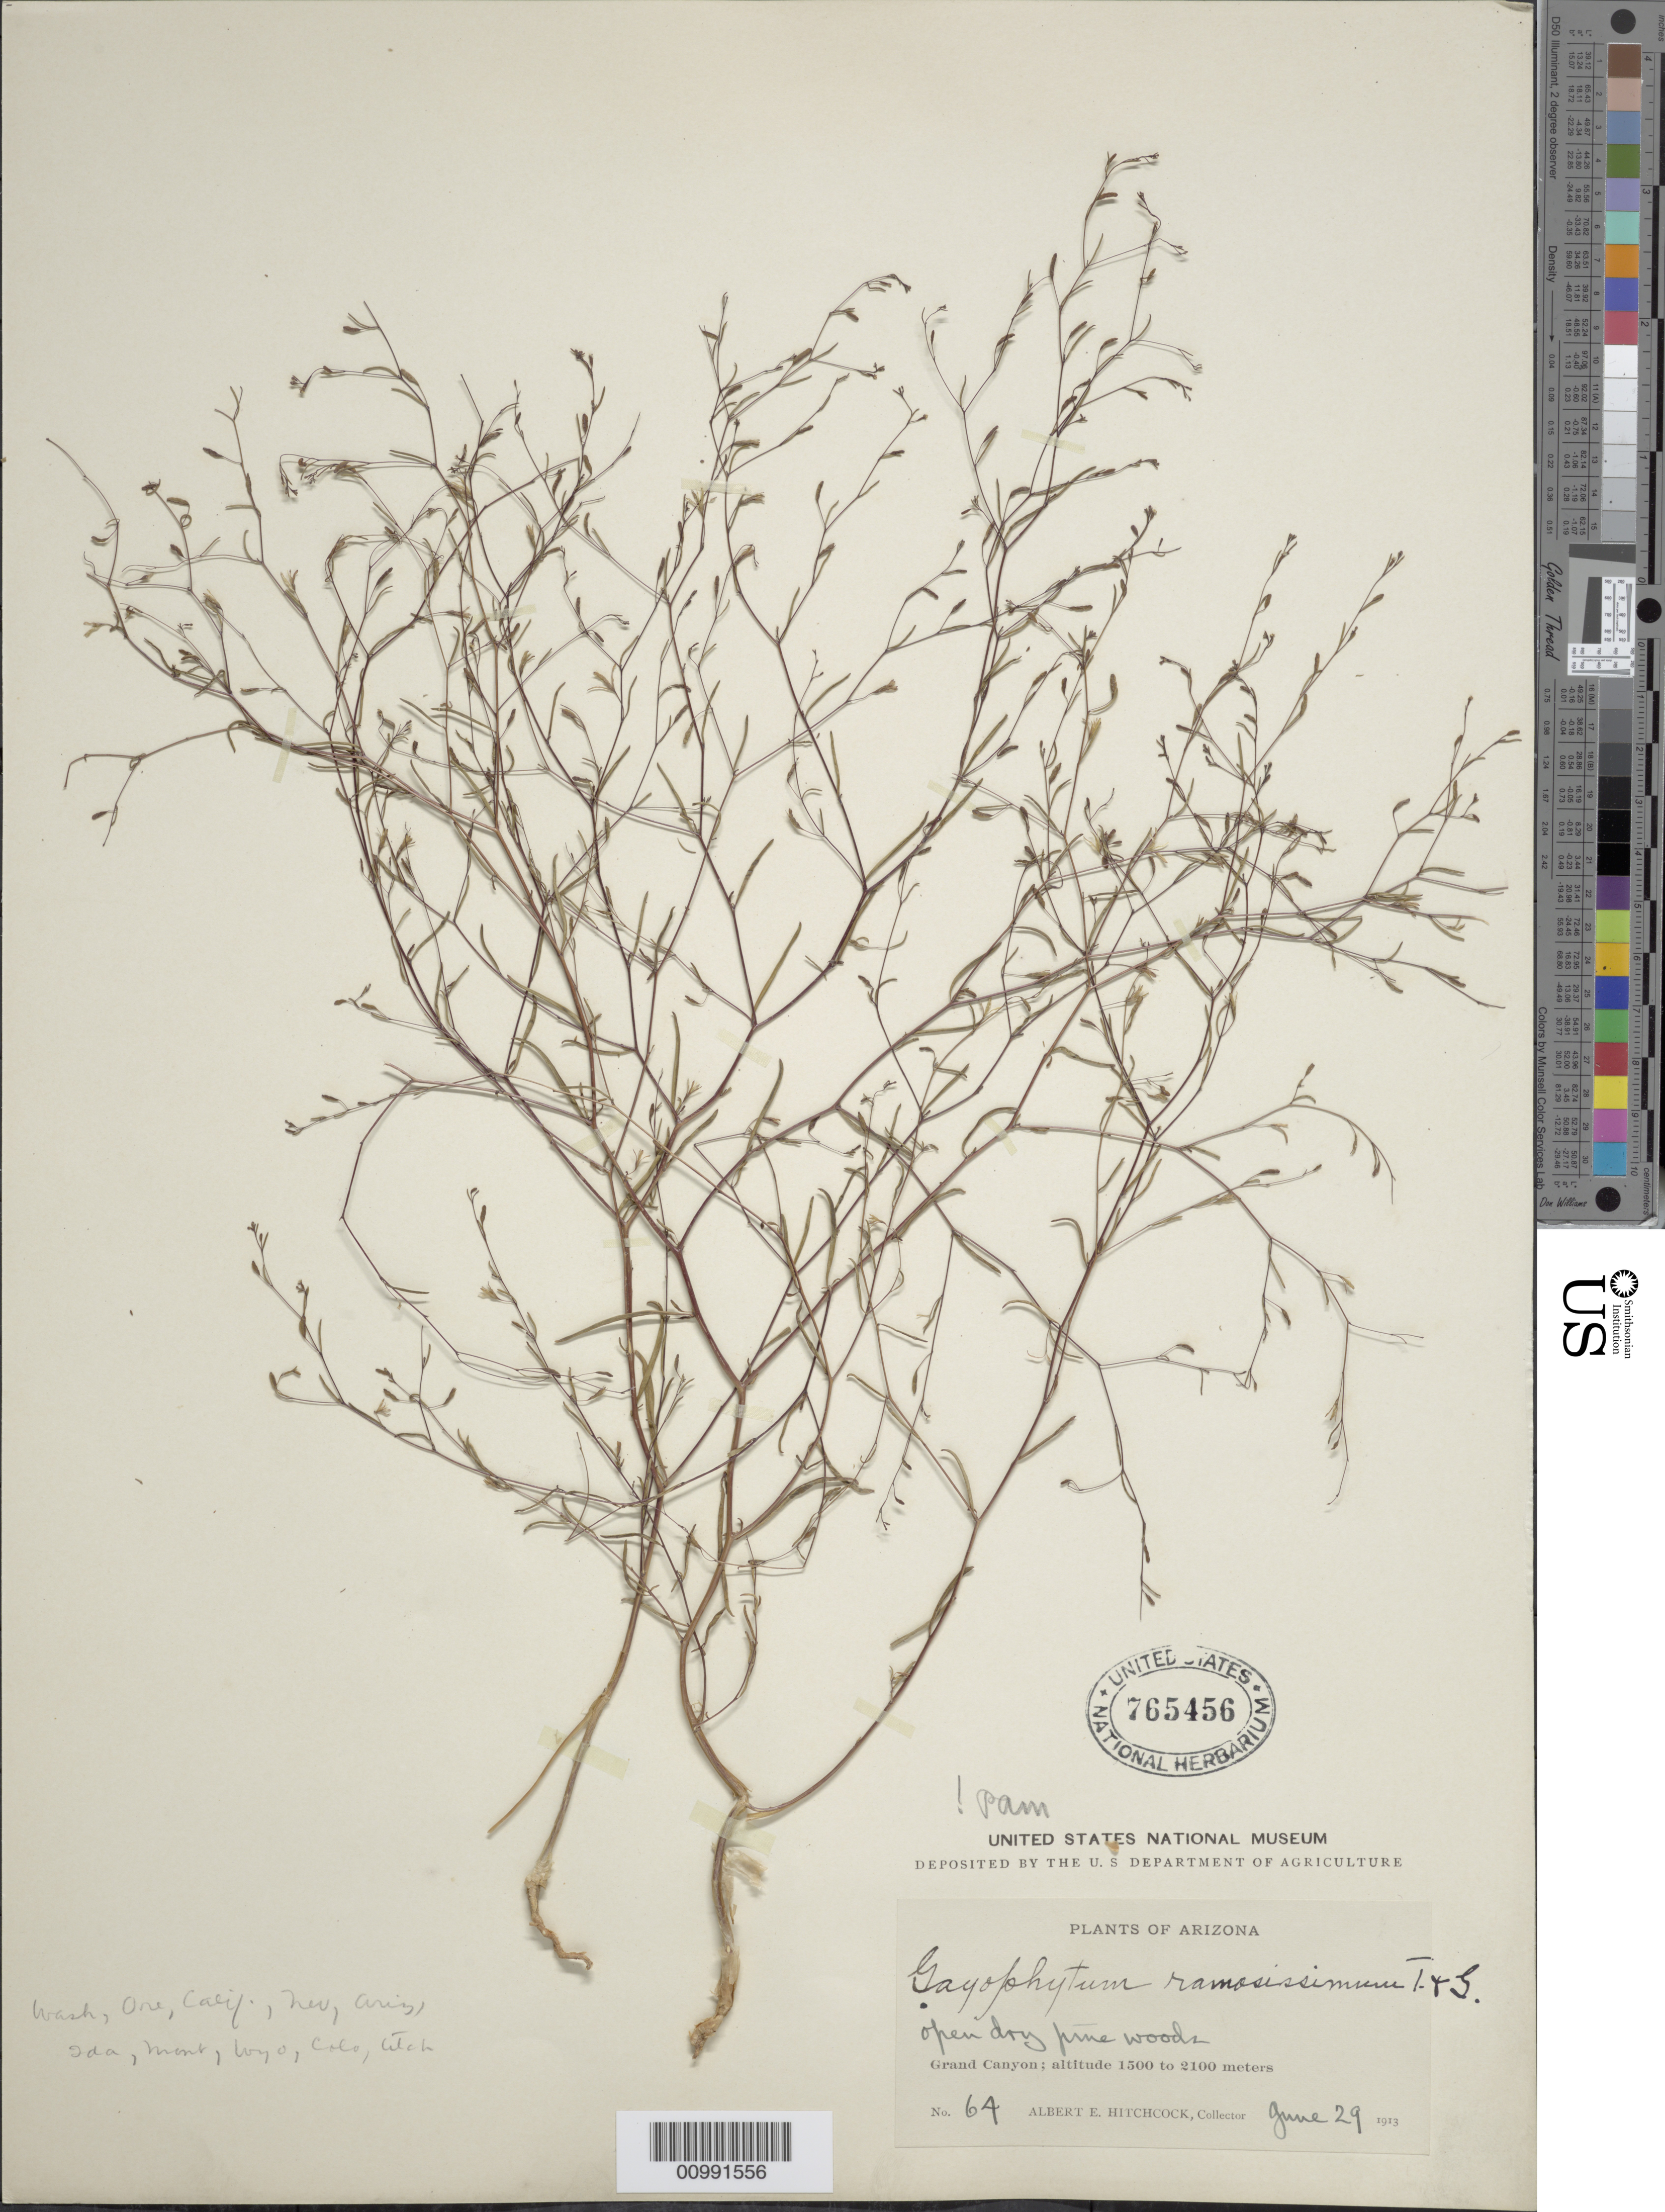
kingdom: Plantae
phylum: Tracheophyta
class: Magnoliopsida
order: Myrtales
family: Onagraceae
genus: Gayophytum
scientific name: Gayophytum ramosissimum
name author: Torr. & A. Gray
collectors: A. Hitchcock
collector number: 64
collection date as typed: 29 Jun 1913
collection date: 1913-06-29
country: United States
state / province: Arizona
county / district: Coconino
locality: Grand Canyon.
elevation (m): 1500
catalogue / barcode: US 765456